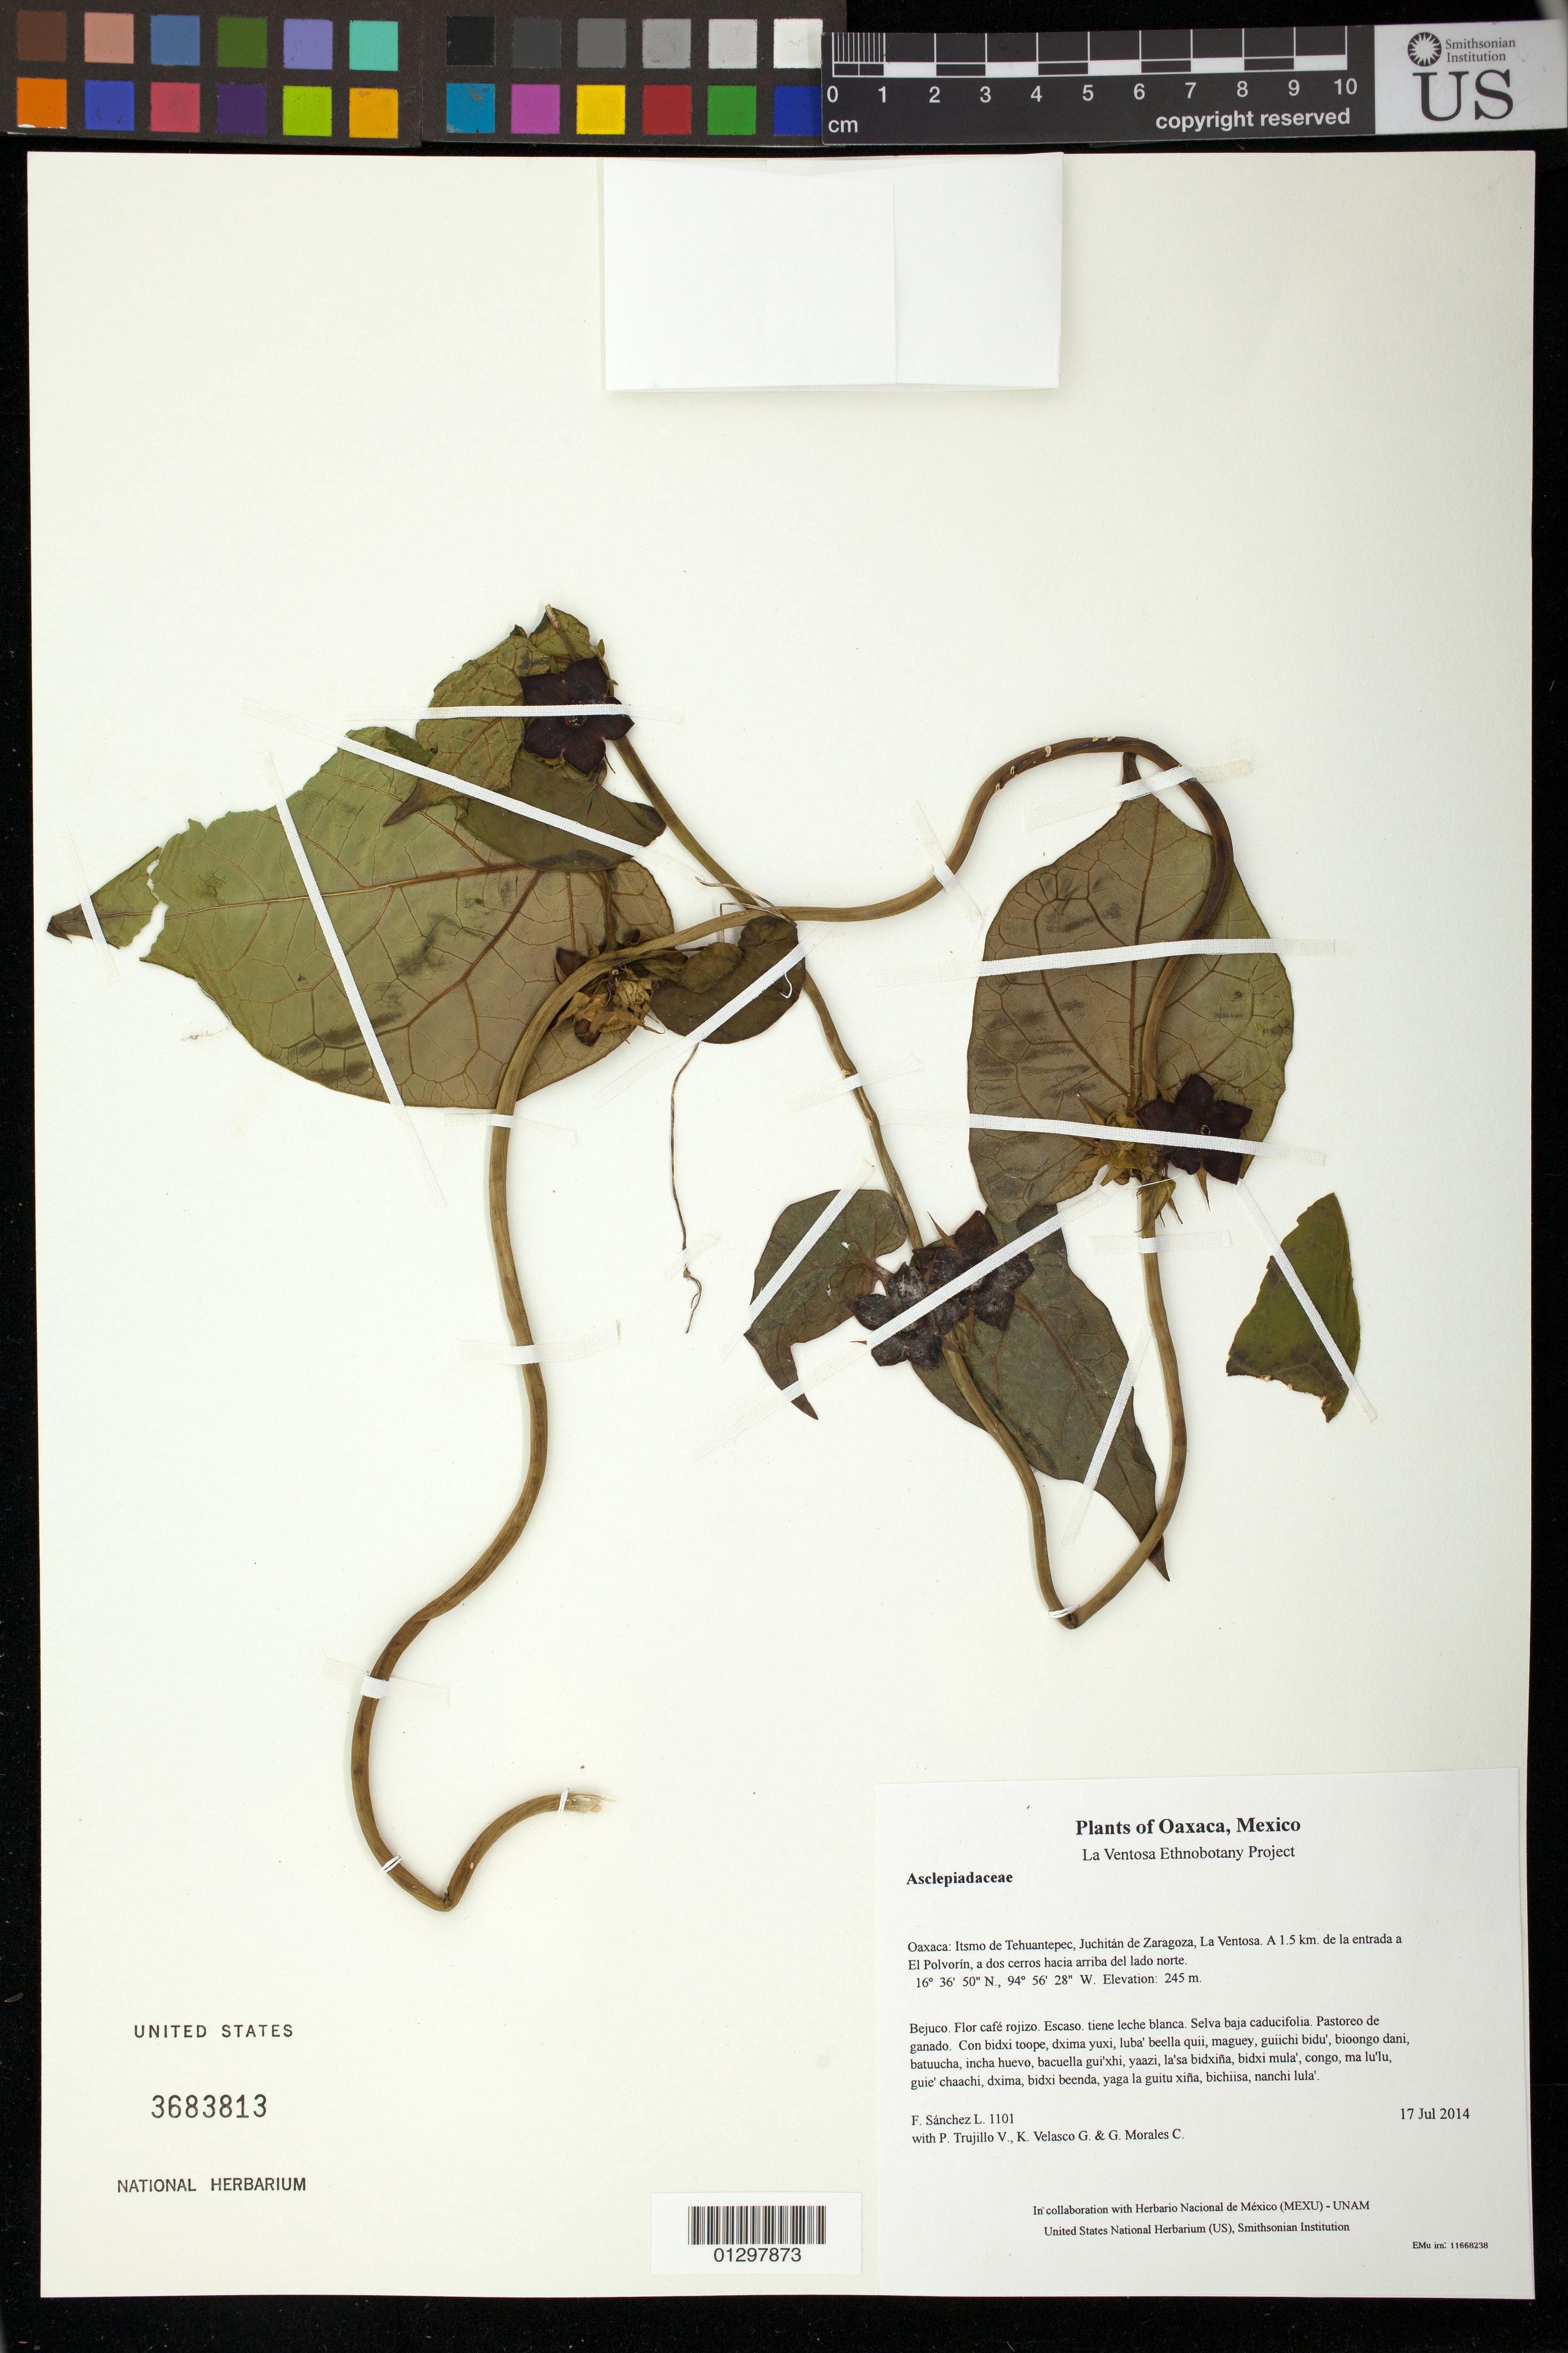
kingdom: Plantae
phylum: Tracheophyta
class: Magnoliopsida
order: Gentianales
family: Apocynaceae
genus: Suberogerens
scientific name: Suberogerens cyclophylla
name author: (Standl.) Morillo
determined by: Lozada, L.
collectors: F. Sánchez L., P. Trujillo V., K. Velasco G. & G. Morales C.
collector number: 1101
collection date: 2014-07-17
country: Mexico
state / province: Oaxaca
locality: Itsmo de Tehuantepec, Juchitán de Zaragoza, La Ventosa. A 1.5 km. de la entrada a El Polvorín, a dos cerros hacia arriba del lado norte.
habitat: Selva baja caducifolia. Pastoreo de ganado.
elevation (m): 245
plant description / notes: MEXU, SERO, US; Luba'. Guie' namuu naxiñá ga. Huaxie'.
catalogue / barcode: US 3683813